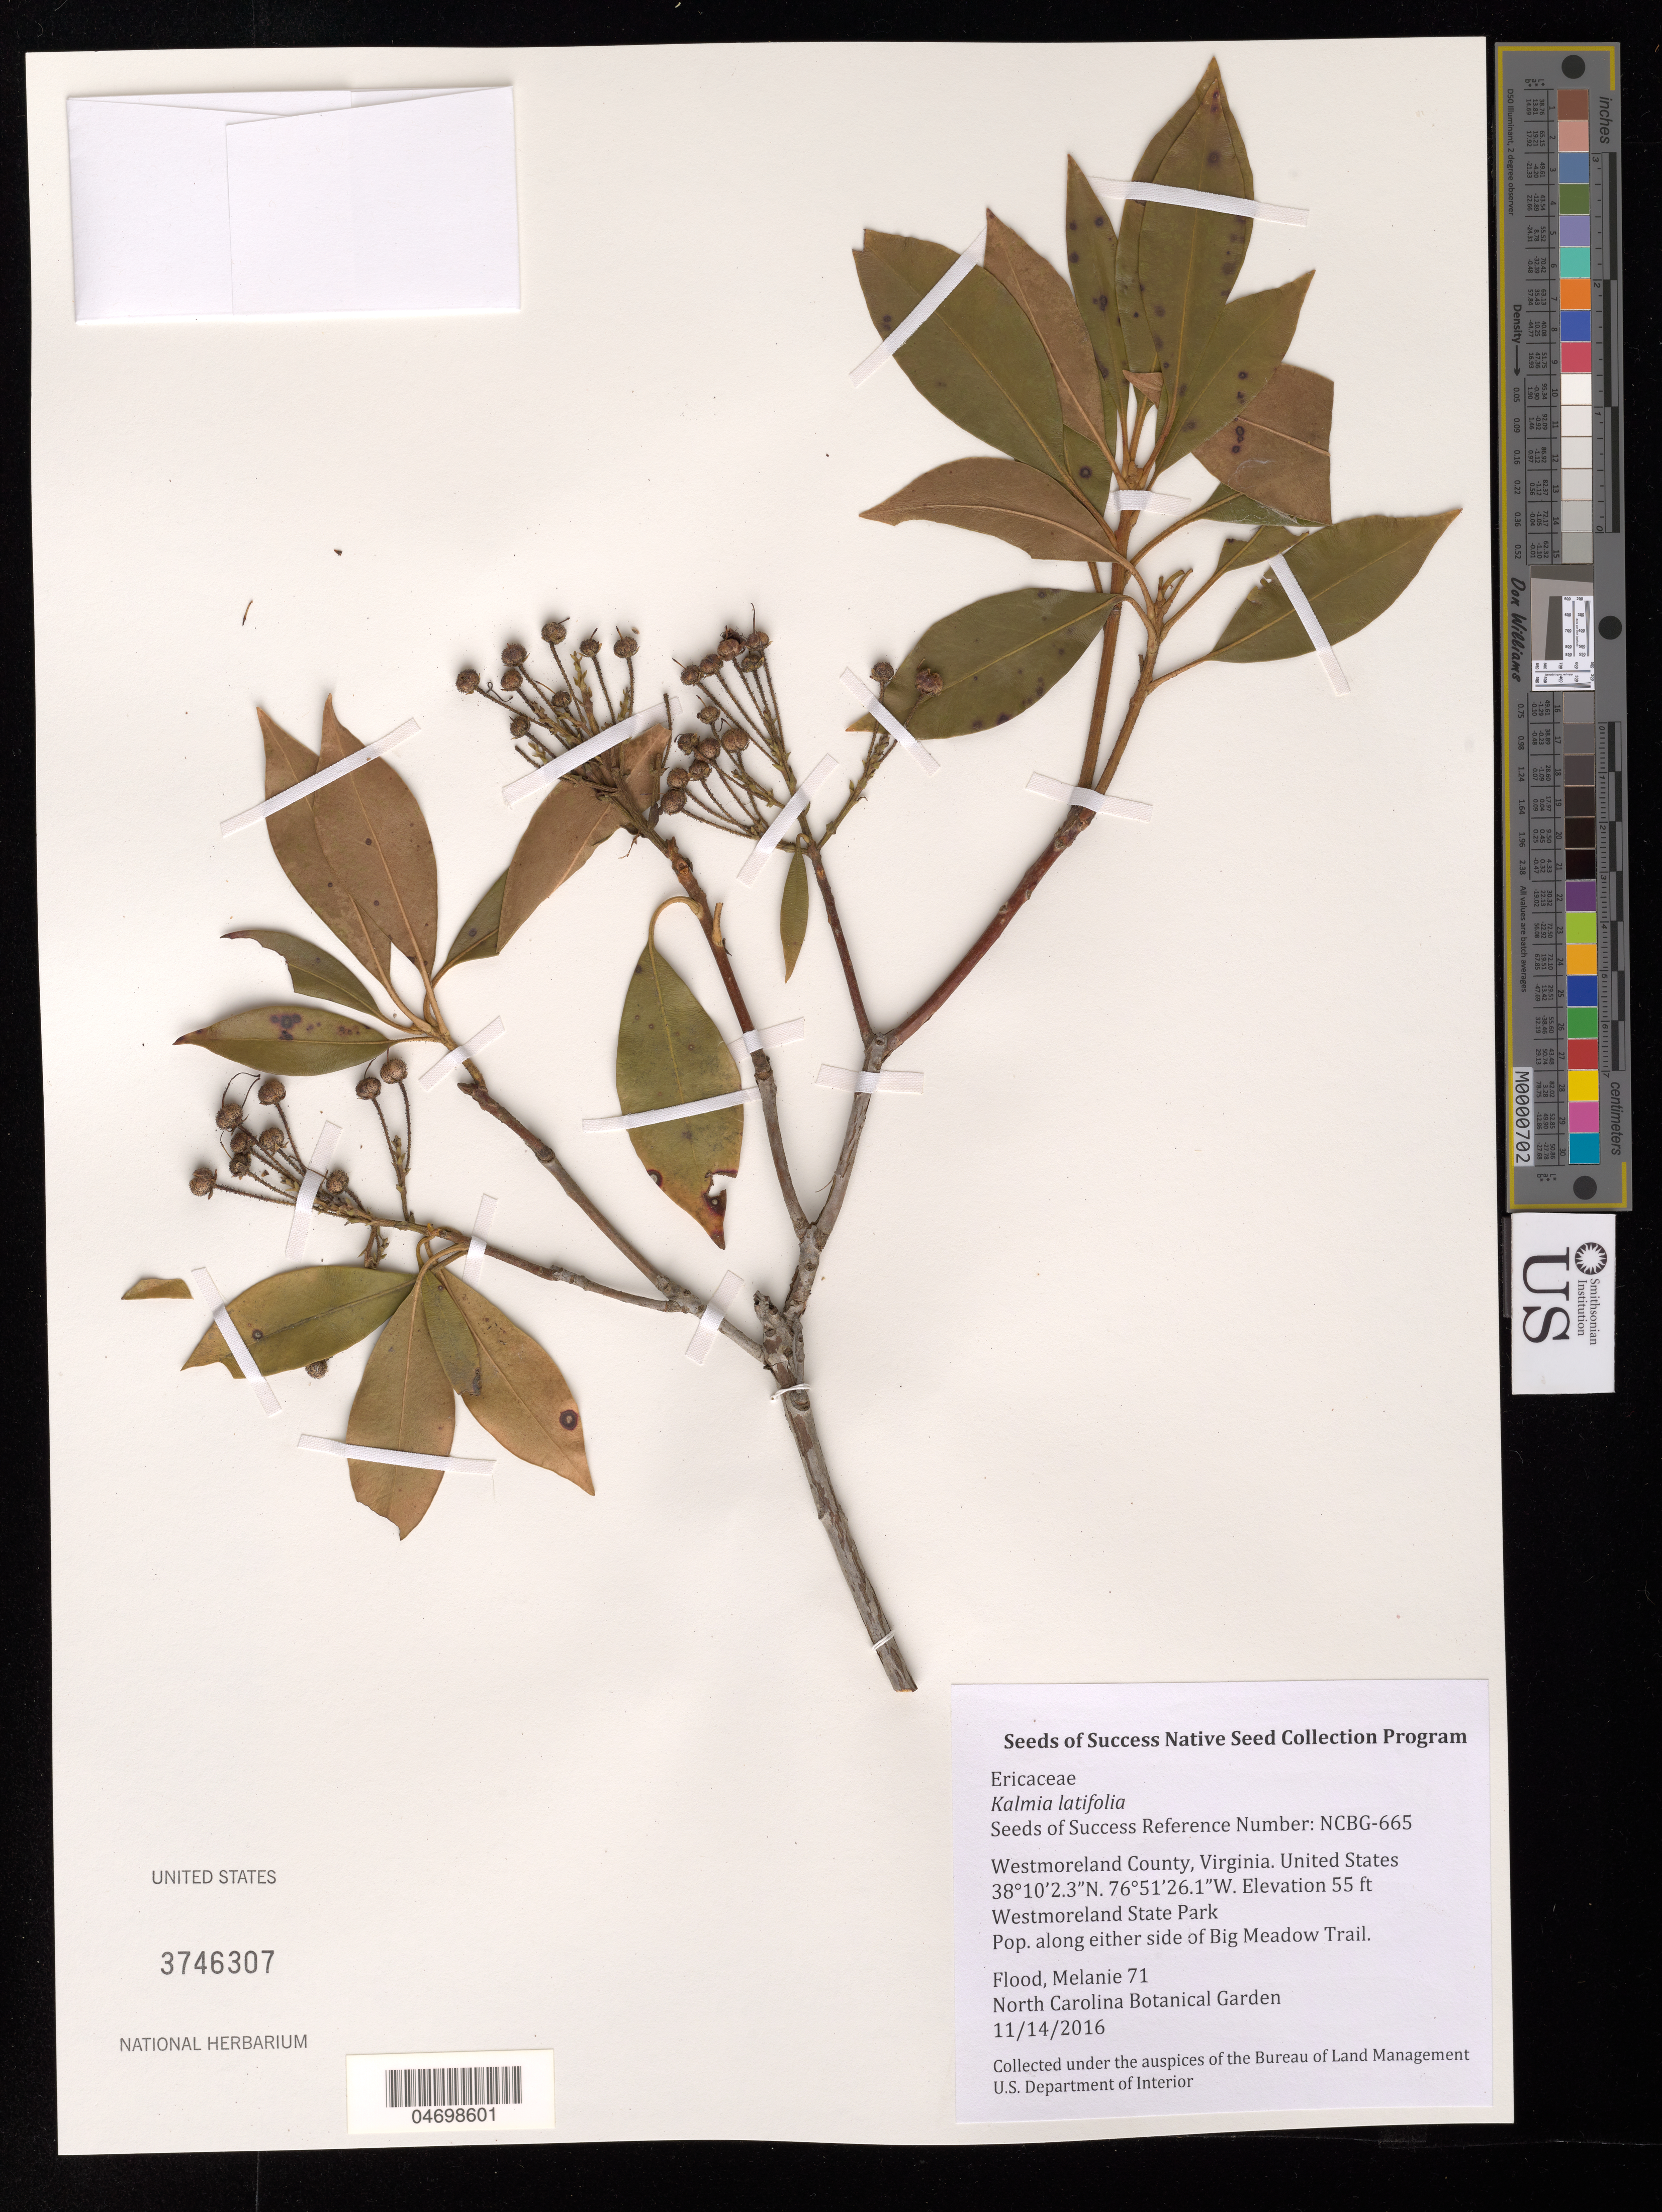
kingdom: Plantae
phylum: Tracheophyta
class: Magnoliopsida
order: Ericales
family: Ericaceae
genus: Kalmia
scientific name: Kalmia latifolia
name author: L.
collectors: M. Flood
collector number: NCBG-665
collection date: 2016-11-14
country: United States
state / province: Virginia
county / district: Westmoreland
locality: Westmoreland State Park, Big Meadow trail and 347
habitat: Mid-Atlantic Mesic Mixed Hardwood Forest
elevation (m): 17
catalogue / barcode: US 3746307